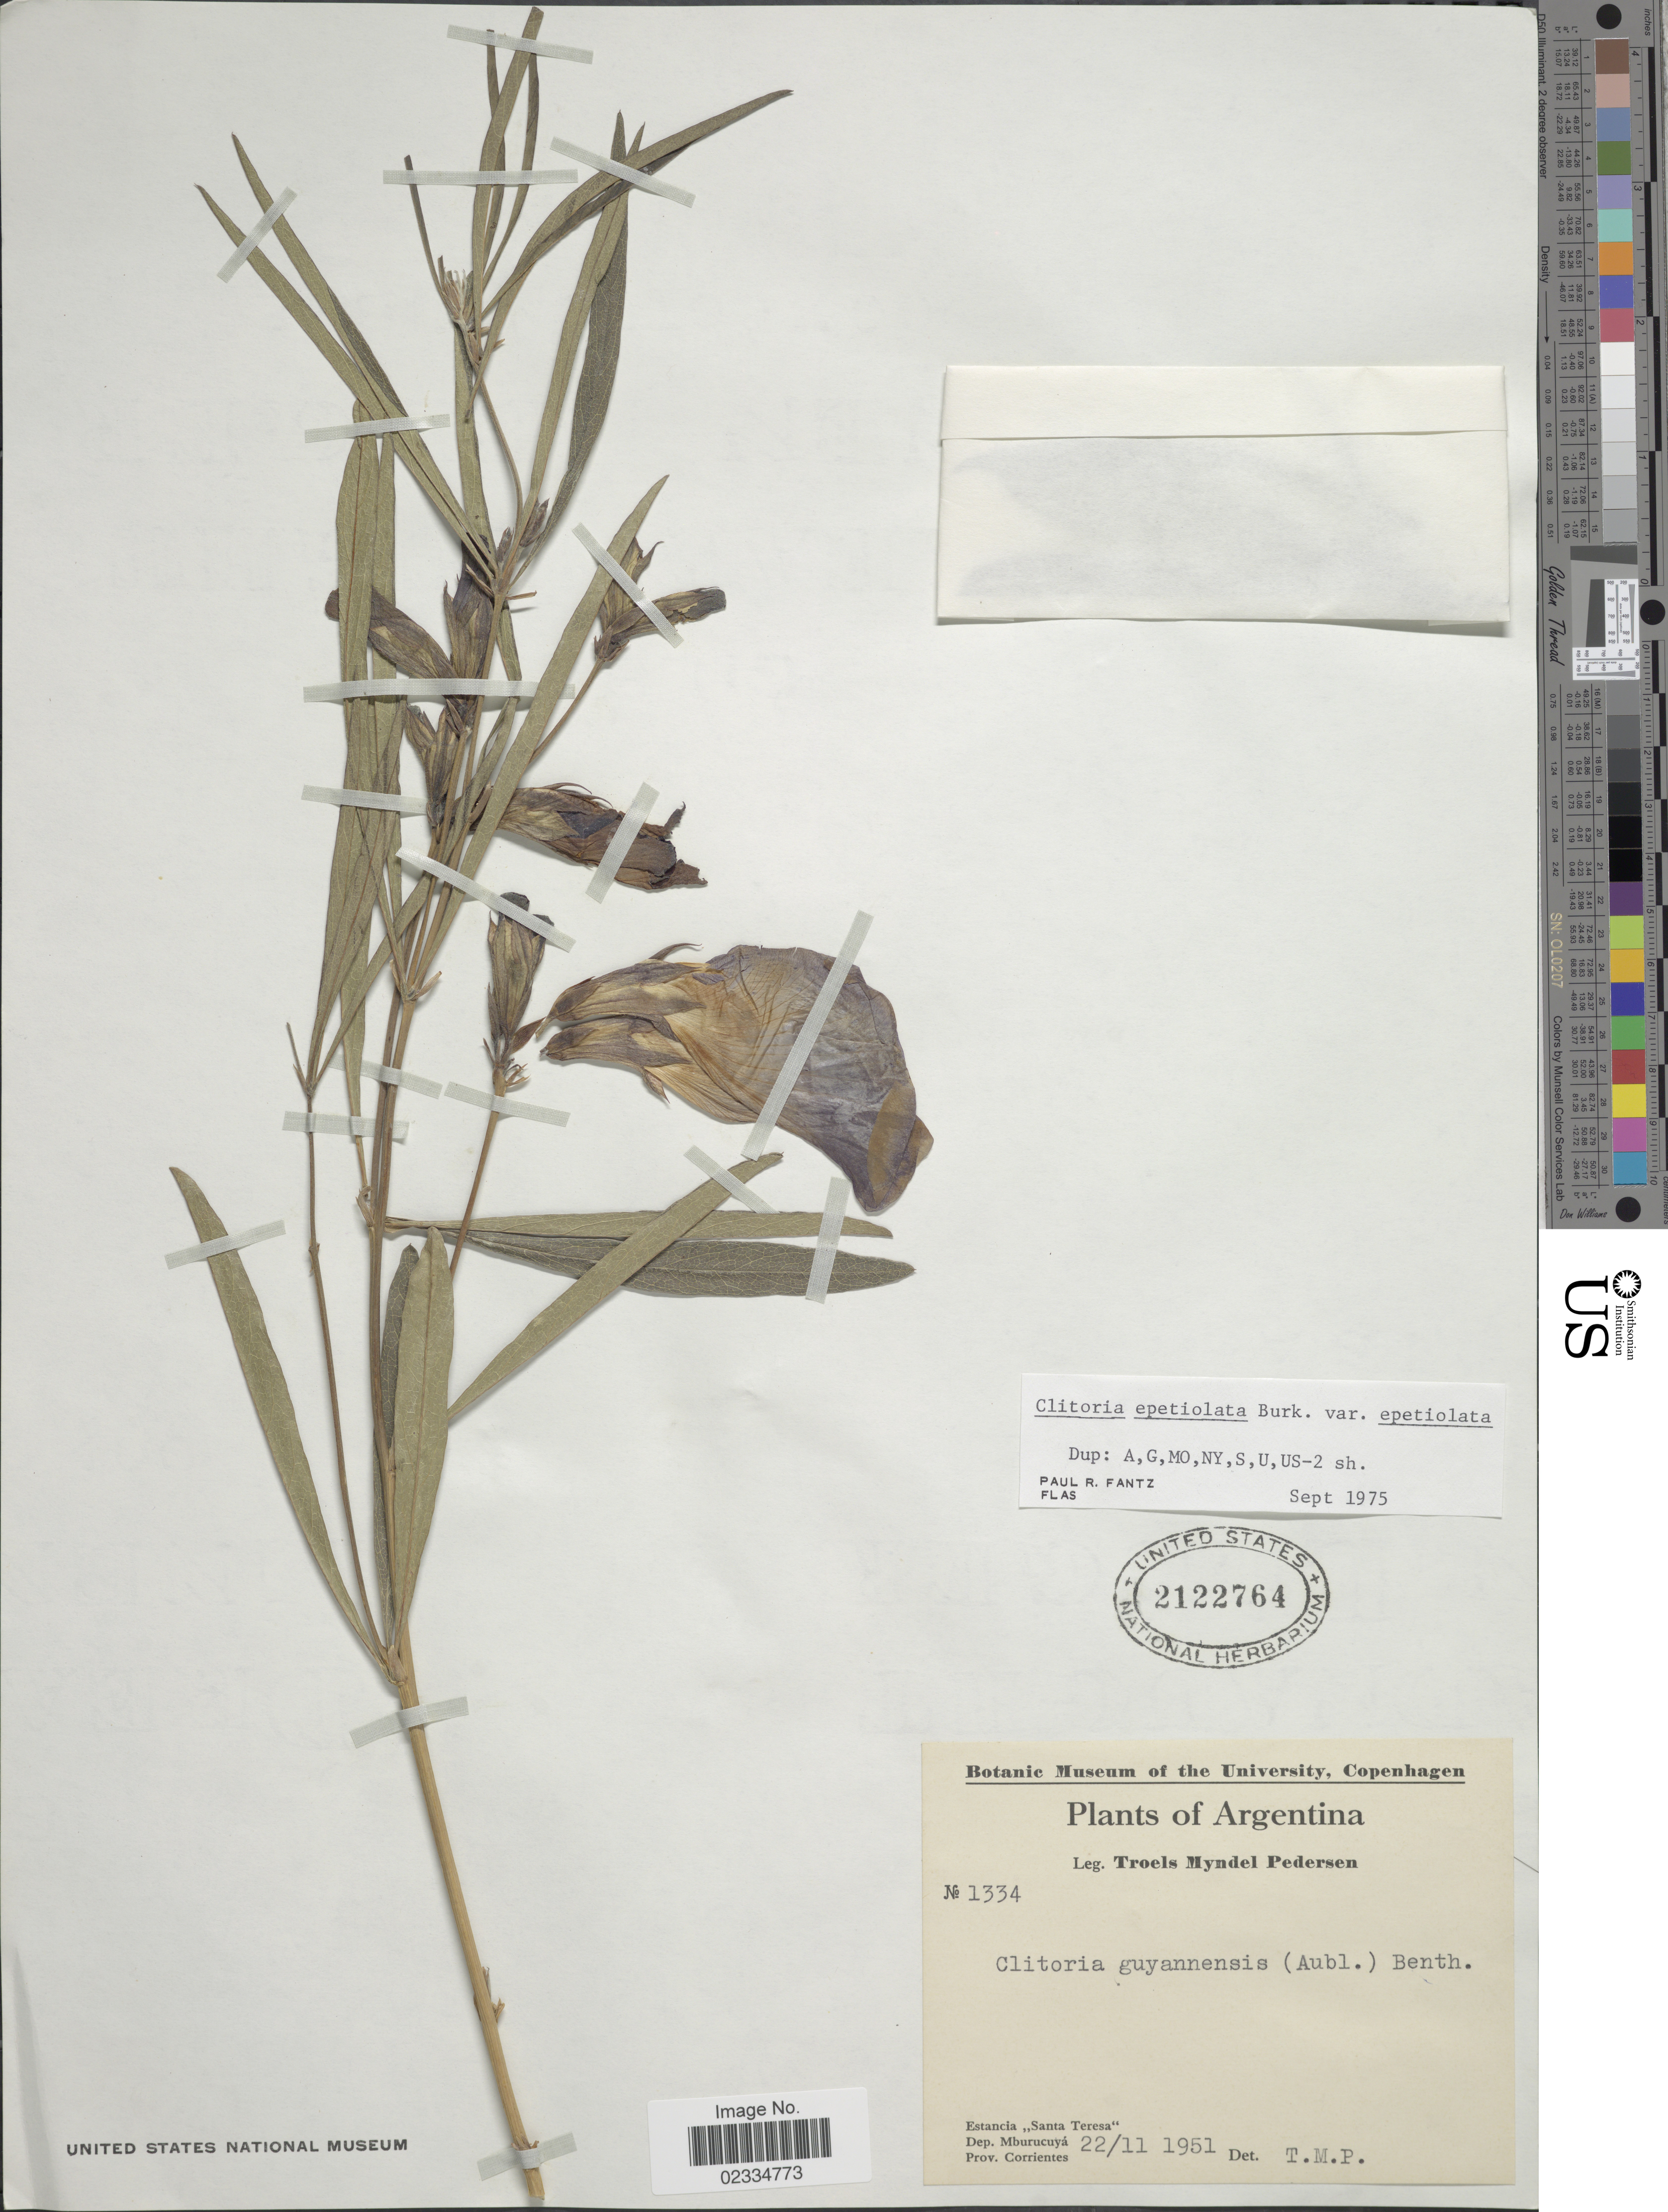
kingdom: Plantae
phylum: Tracheophyta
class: Magnoliopsida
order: Fabales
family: Fabaceae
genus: Clitoria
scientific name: Clitoria epetiolata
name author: Burkart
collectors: T. Pederson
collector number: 1334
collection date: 1951-11-22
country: Argentina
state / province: Corrientes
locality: Estancia Santa Teresa, Dep. Mburucuya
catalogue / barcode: US 2122764